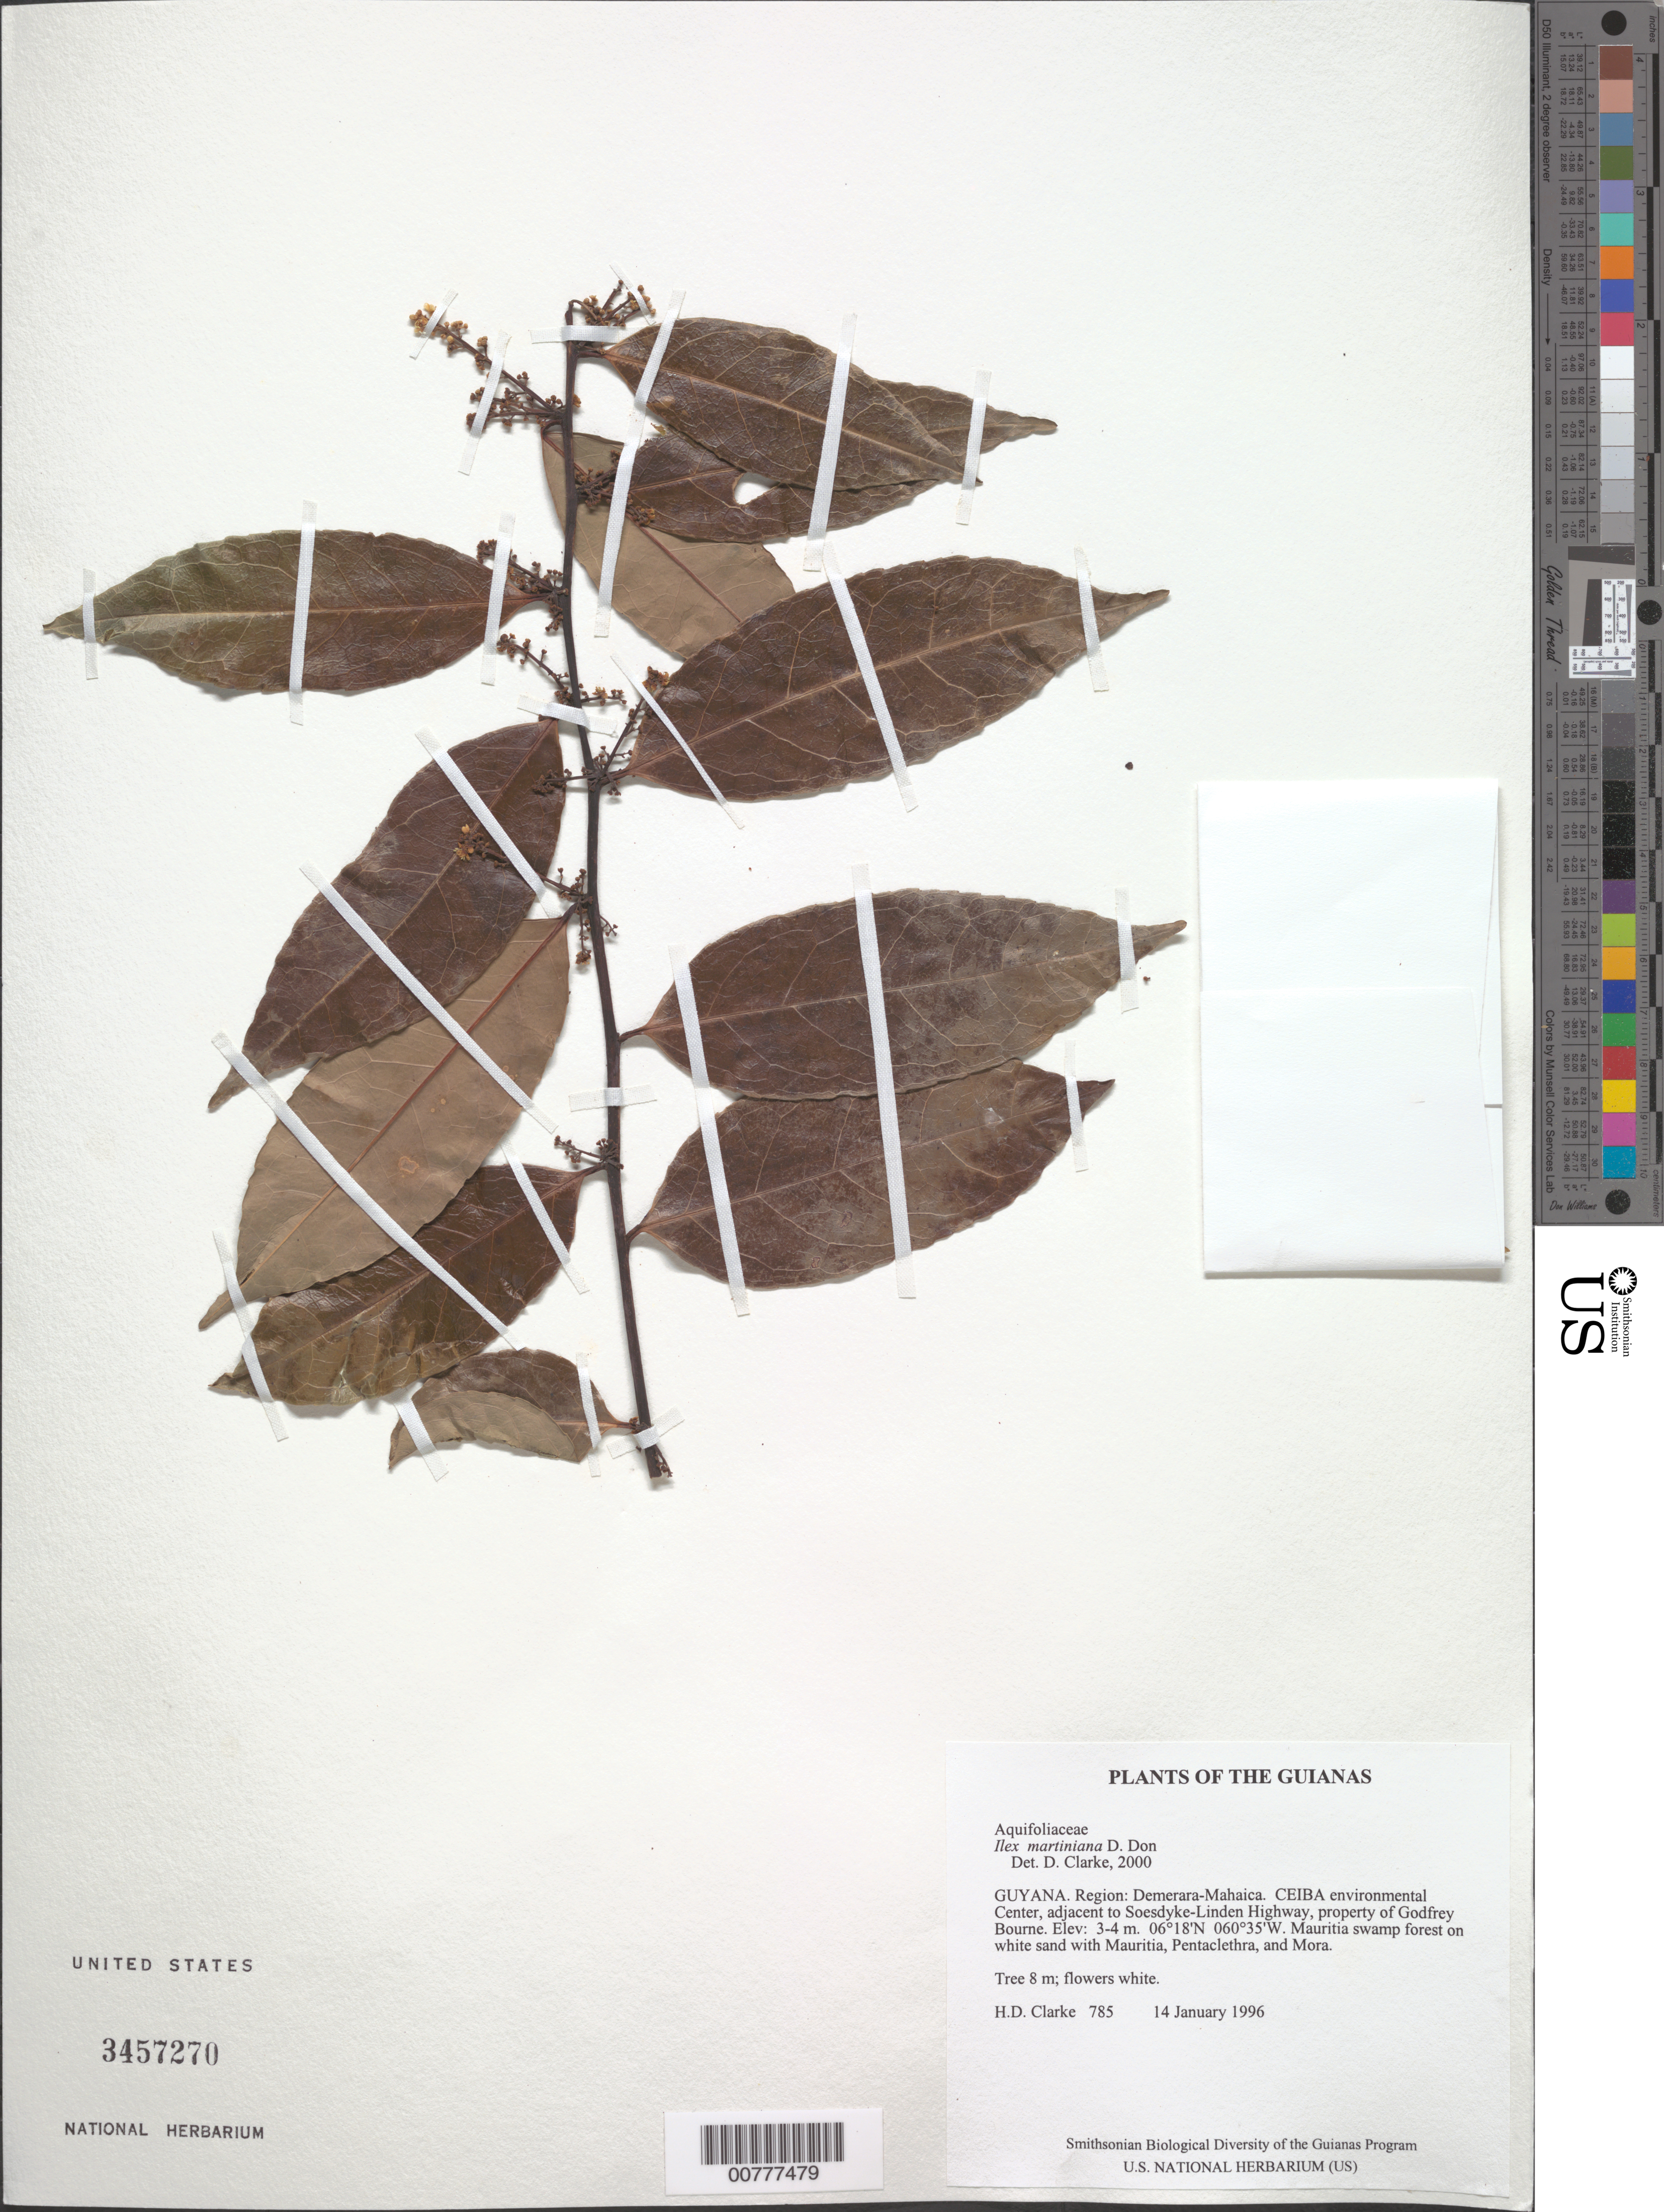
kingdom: Plantae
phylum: Tracheophyta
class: Magnoliopsida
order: Aquifoliales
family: Aquifoliaceae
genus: Ilex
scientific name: Ilex martiniana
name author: D. Don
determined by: Clarke, H. D., University of North Carolina (Asheville)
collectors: H. D. Clarke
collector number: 785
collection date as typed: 14 January 1996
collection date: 1996-01-14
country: Guyana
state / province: Demerara-Mahaica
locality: CEIBA Environmental Center, adjacent to Soesdyke-Linden Highway, property of Godfrey Bourne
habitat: Mauritia swamp forest on white sand with Mauritia, Pentaclethra, and Mora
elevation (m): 3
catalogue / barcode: US 3457270